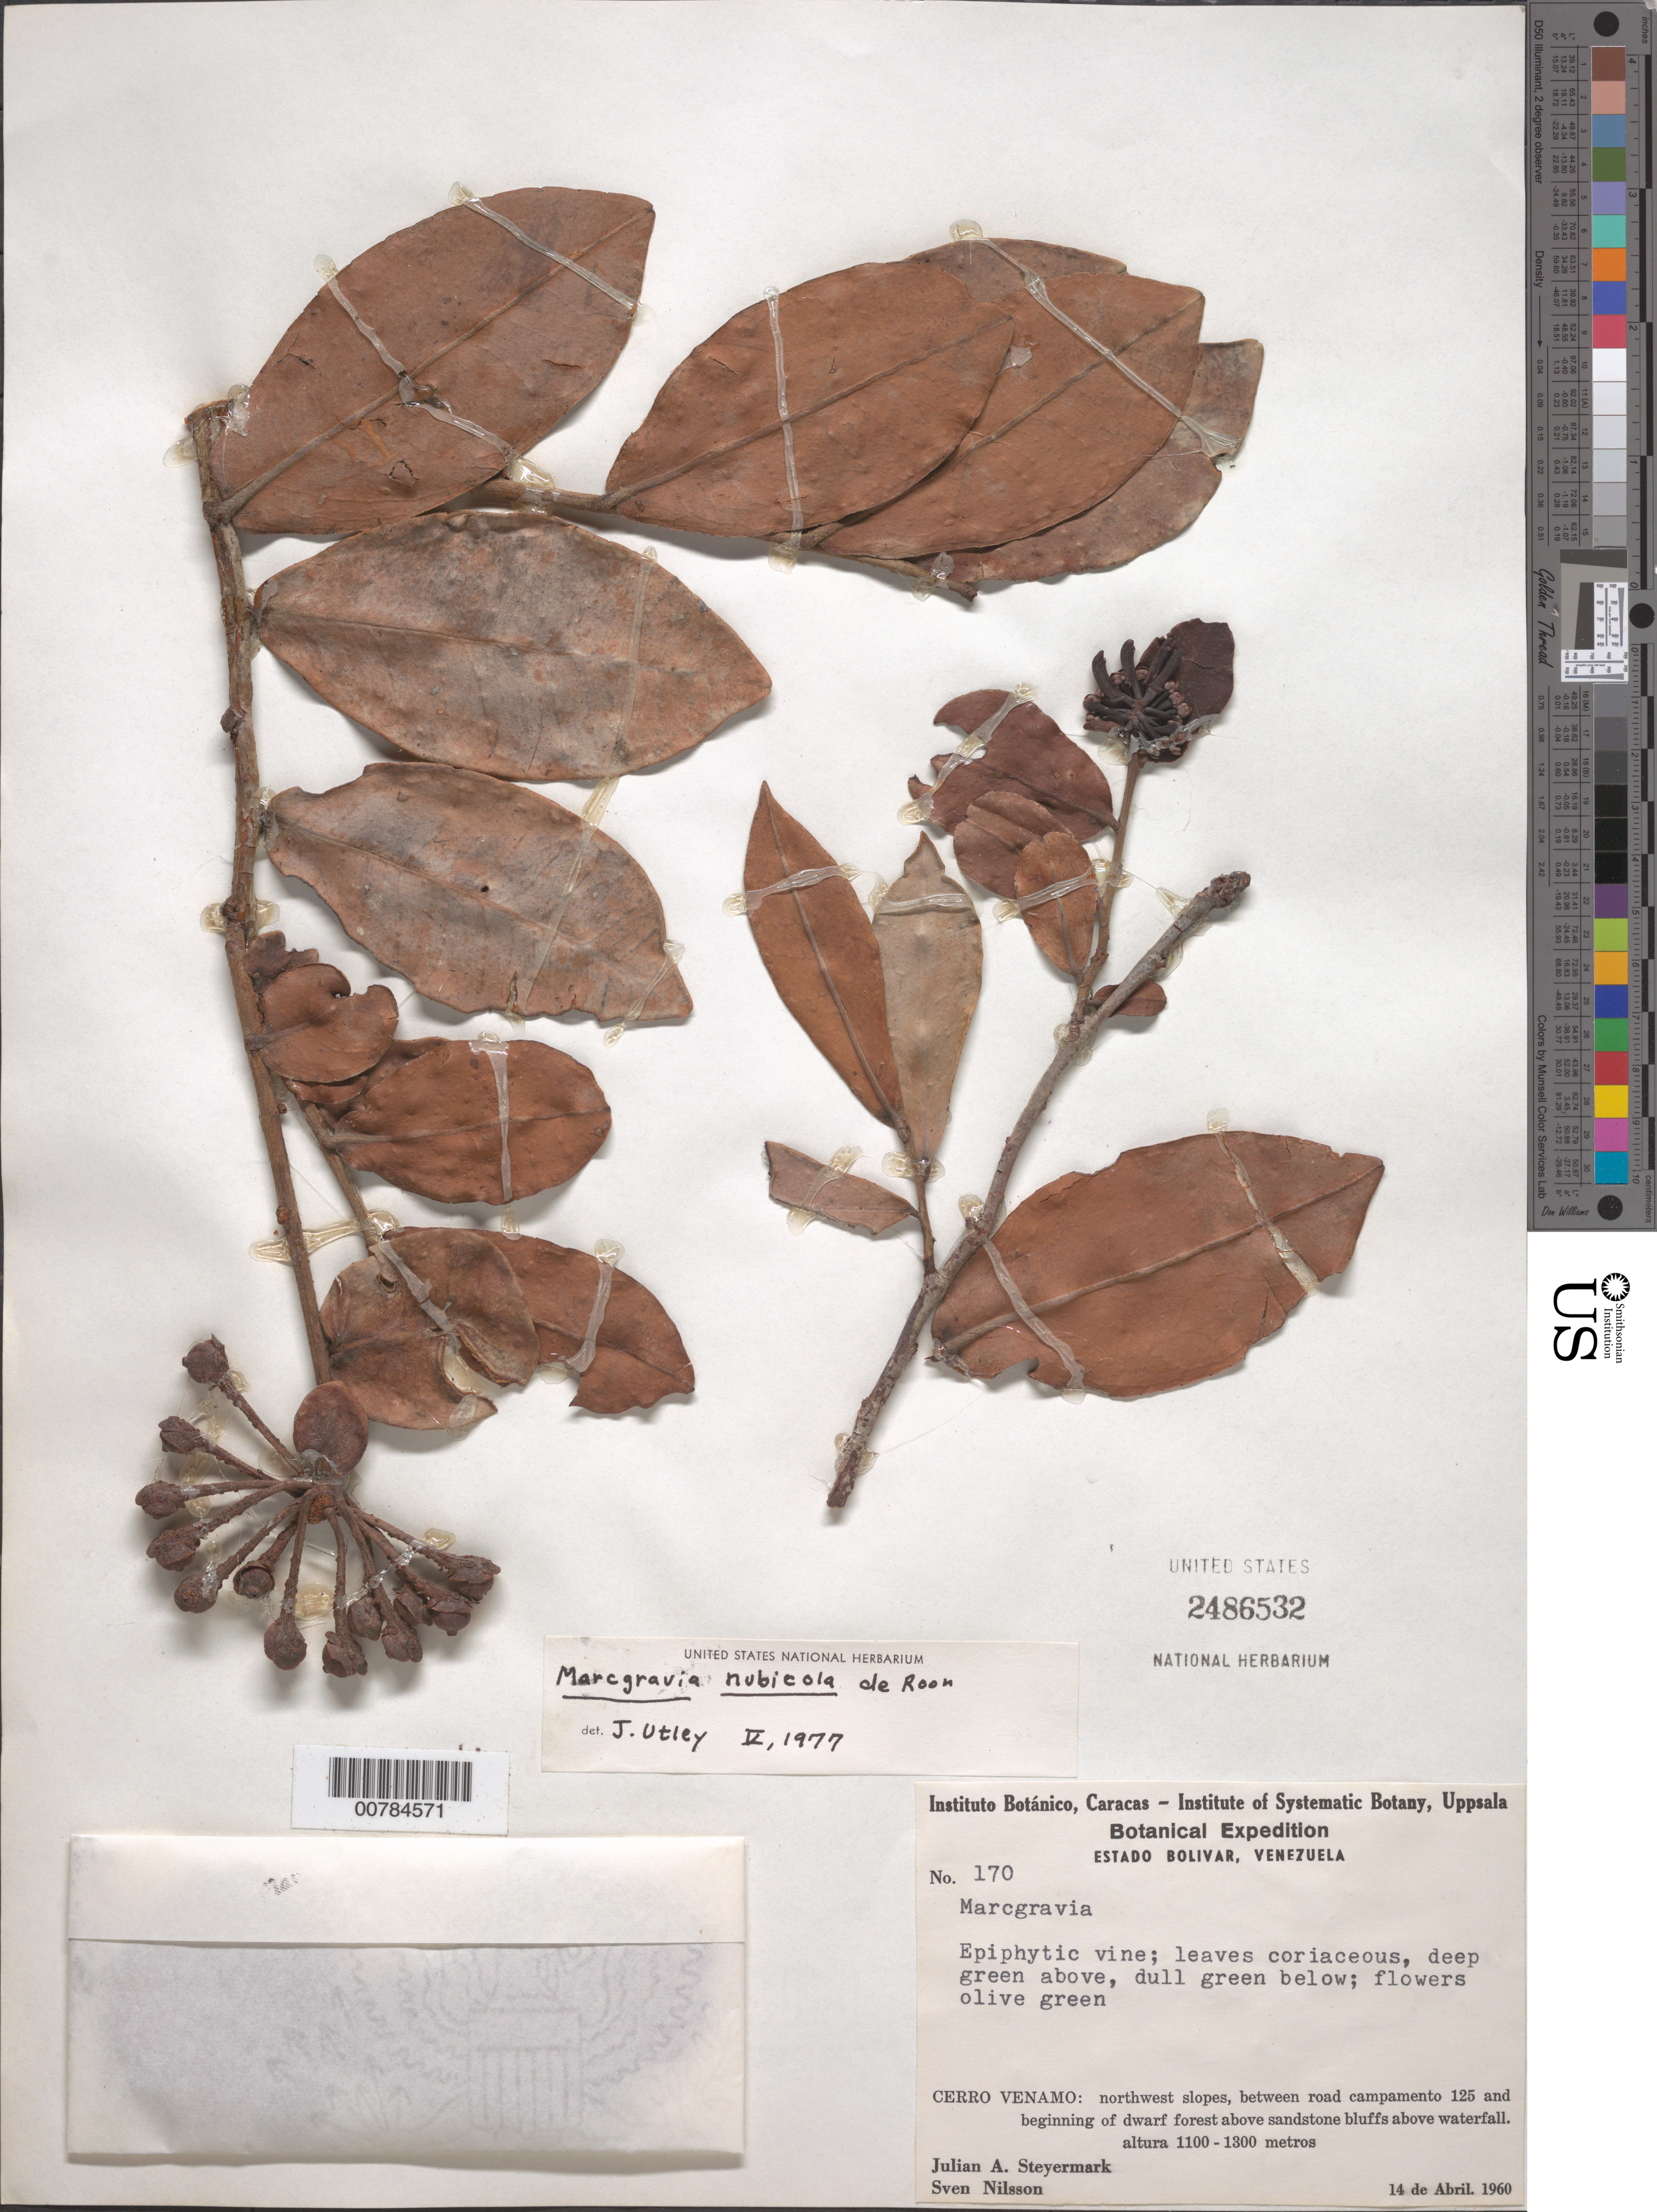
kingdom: Plantae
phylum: Tracheophyta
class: Magnoliopsida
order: Ericales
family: Marcgraviaceae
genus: Marcgravia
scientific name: Marcgravia nubicola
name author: de Roon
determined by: Utley, J. F.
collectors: J. Steyermark & S. Nilsson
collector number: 60 170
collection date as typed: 14-Apr-60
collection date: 1960-04-14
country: Venezuela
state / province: Bolívar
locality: Cerro Venamo, NW slopes; between road campamento 125 and beginning of dwarf forest above sandstone bluffs above waterfall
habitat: Epiphytic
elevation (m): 1100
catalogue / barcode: US 2486532